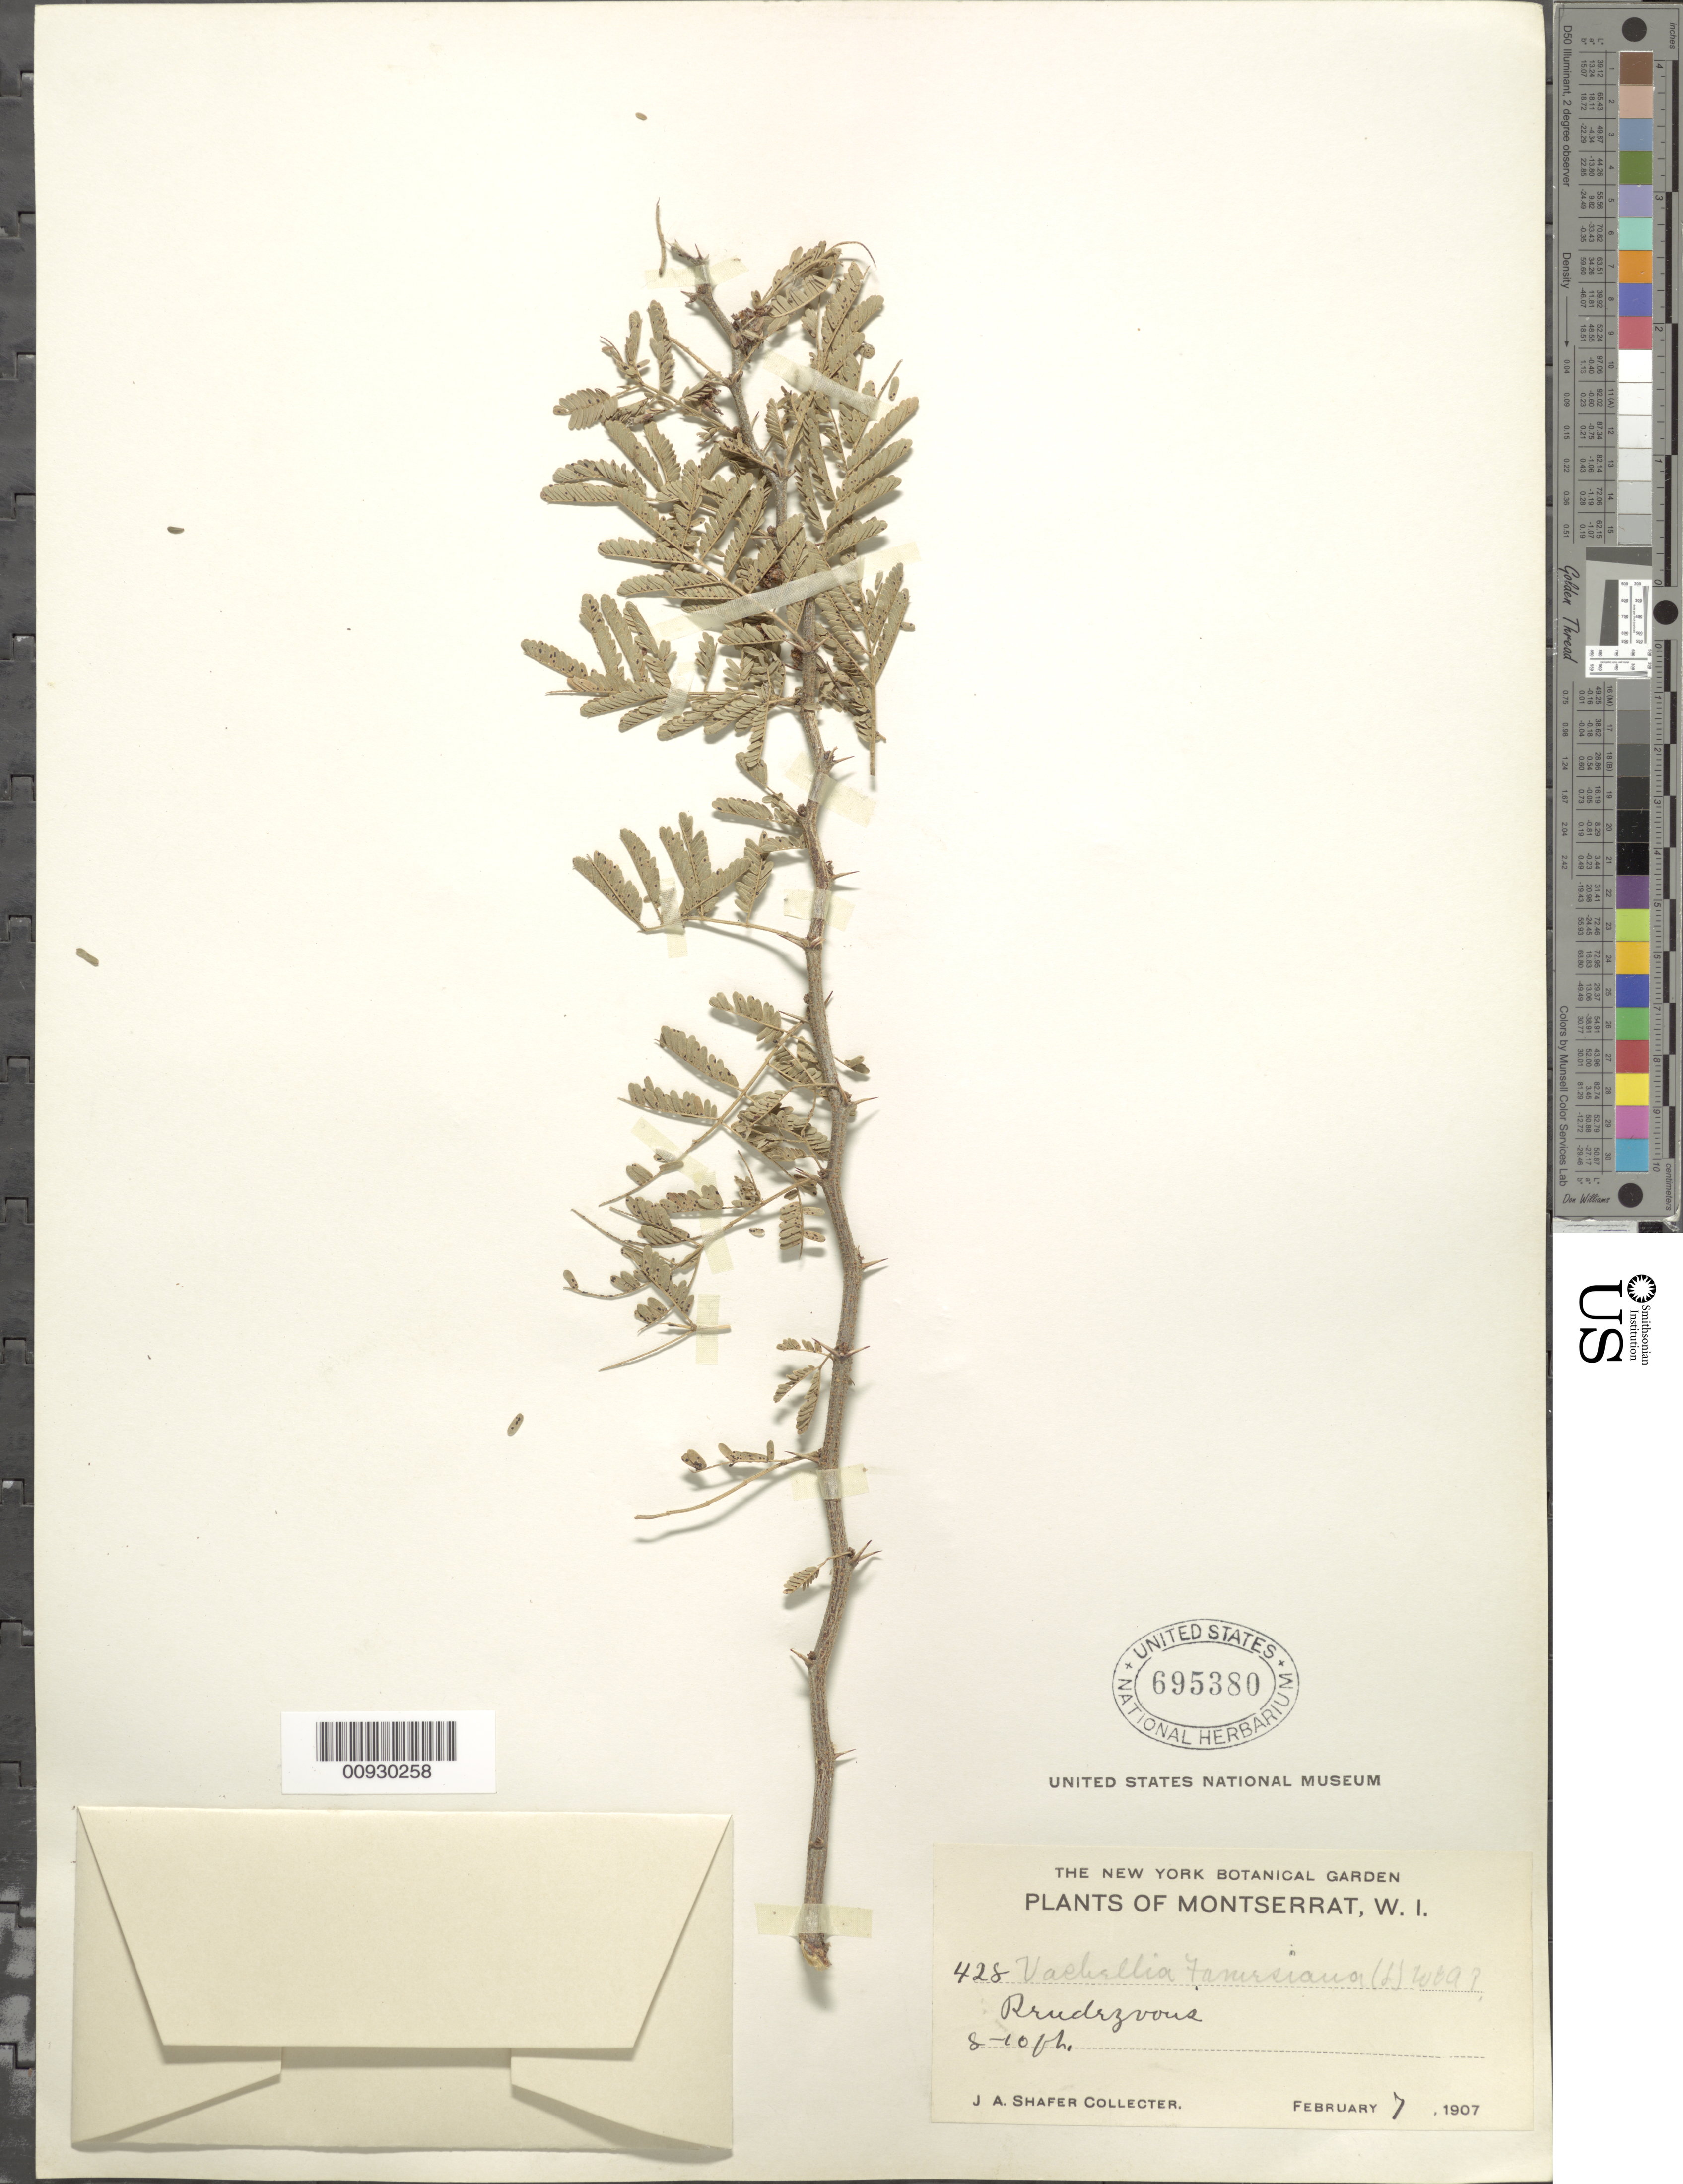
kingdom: Plantae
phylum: Tracheophyta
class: Magnoliopsida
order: Fabales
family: Fabaceae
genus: Vachellia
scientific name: Vachellia farnesiana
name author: (L.) Wight & Arn.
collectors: J. A. Shafer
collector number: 428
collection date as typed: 07 Feb 1907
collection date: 1907-02-07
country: Montserrat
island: Montserrat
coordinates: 0 N, 0 E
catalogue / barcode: US 695380